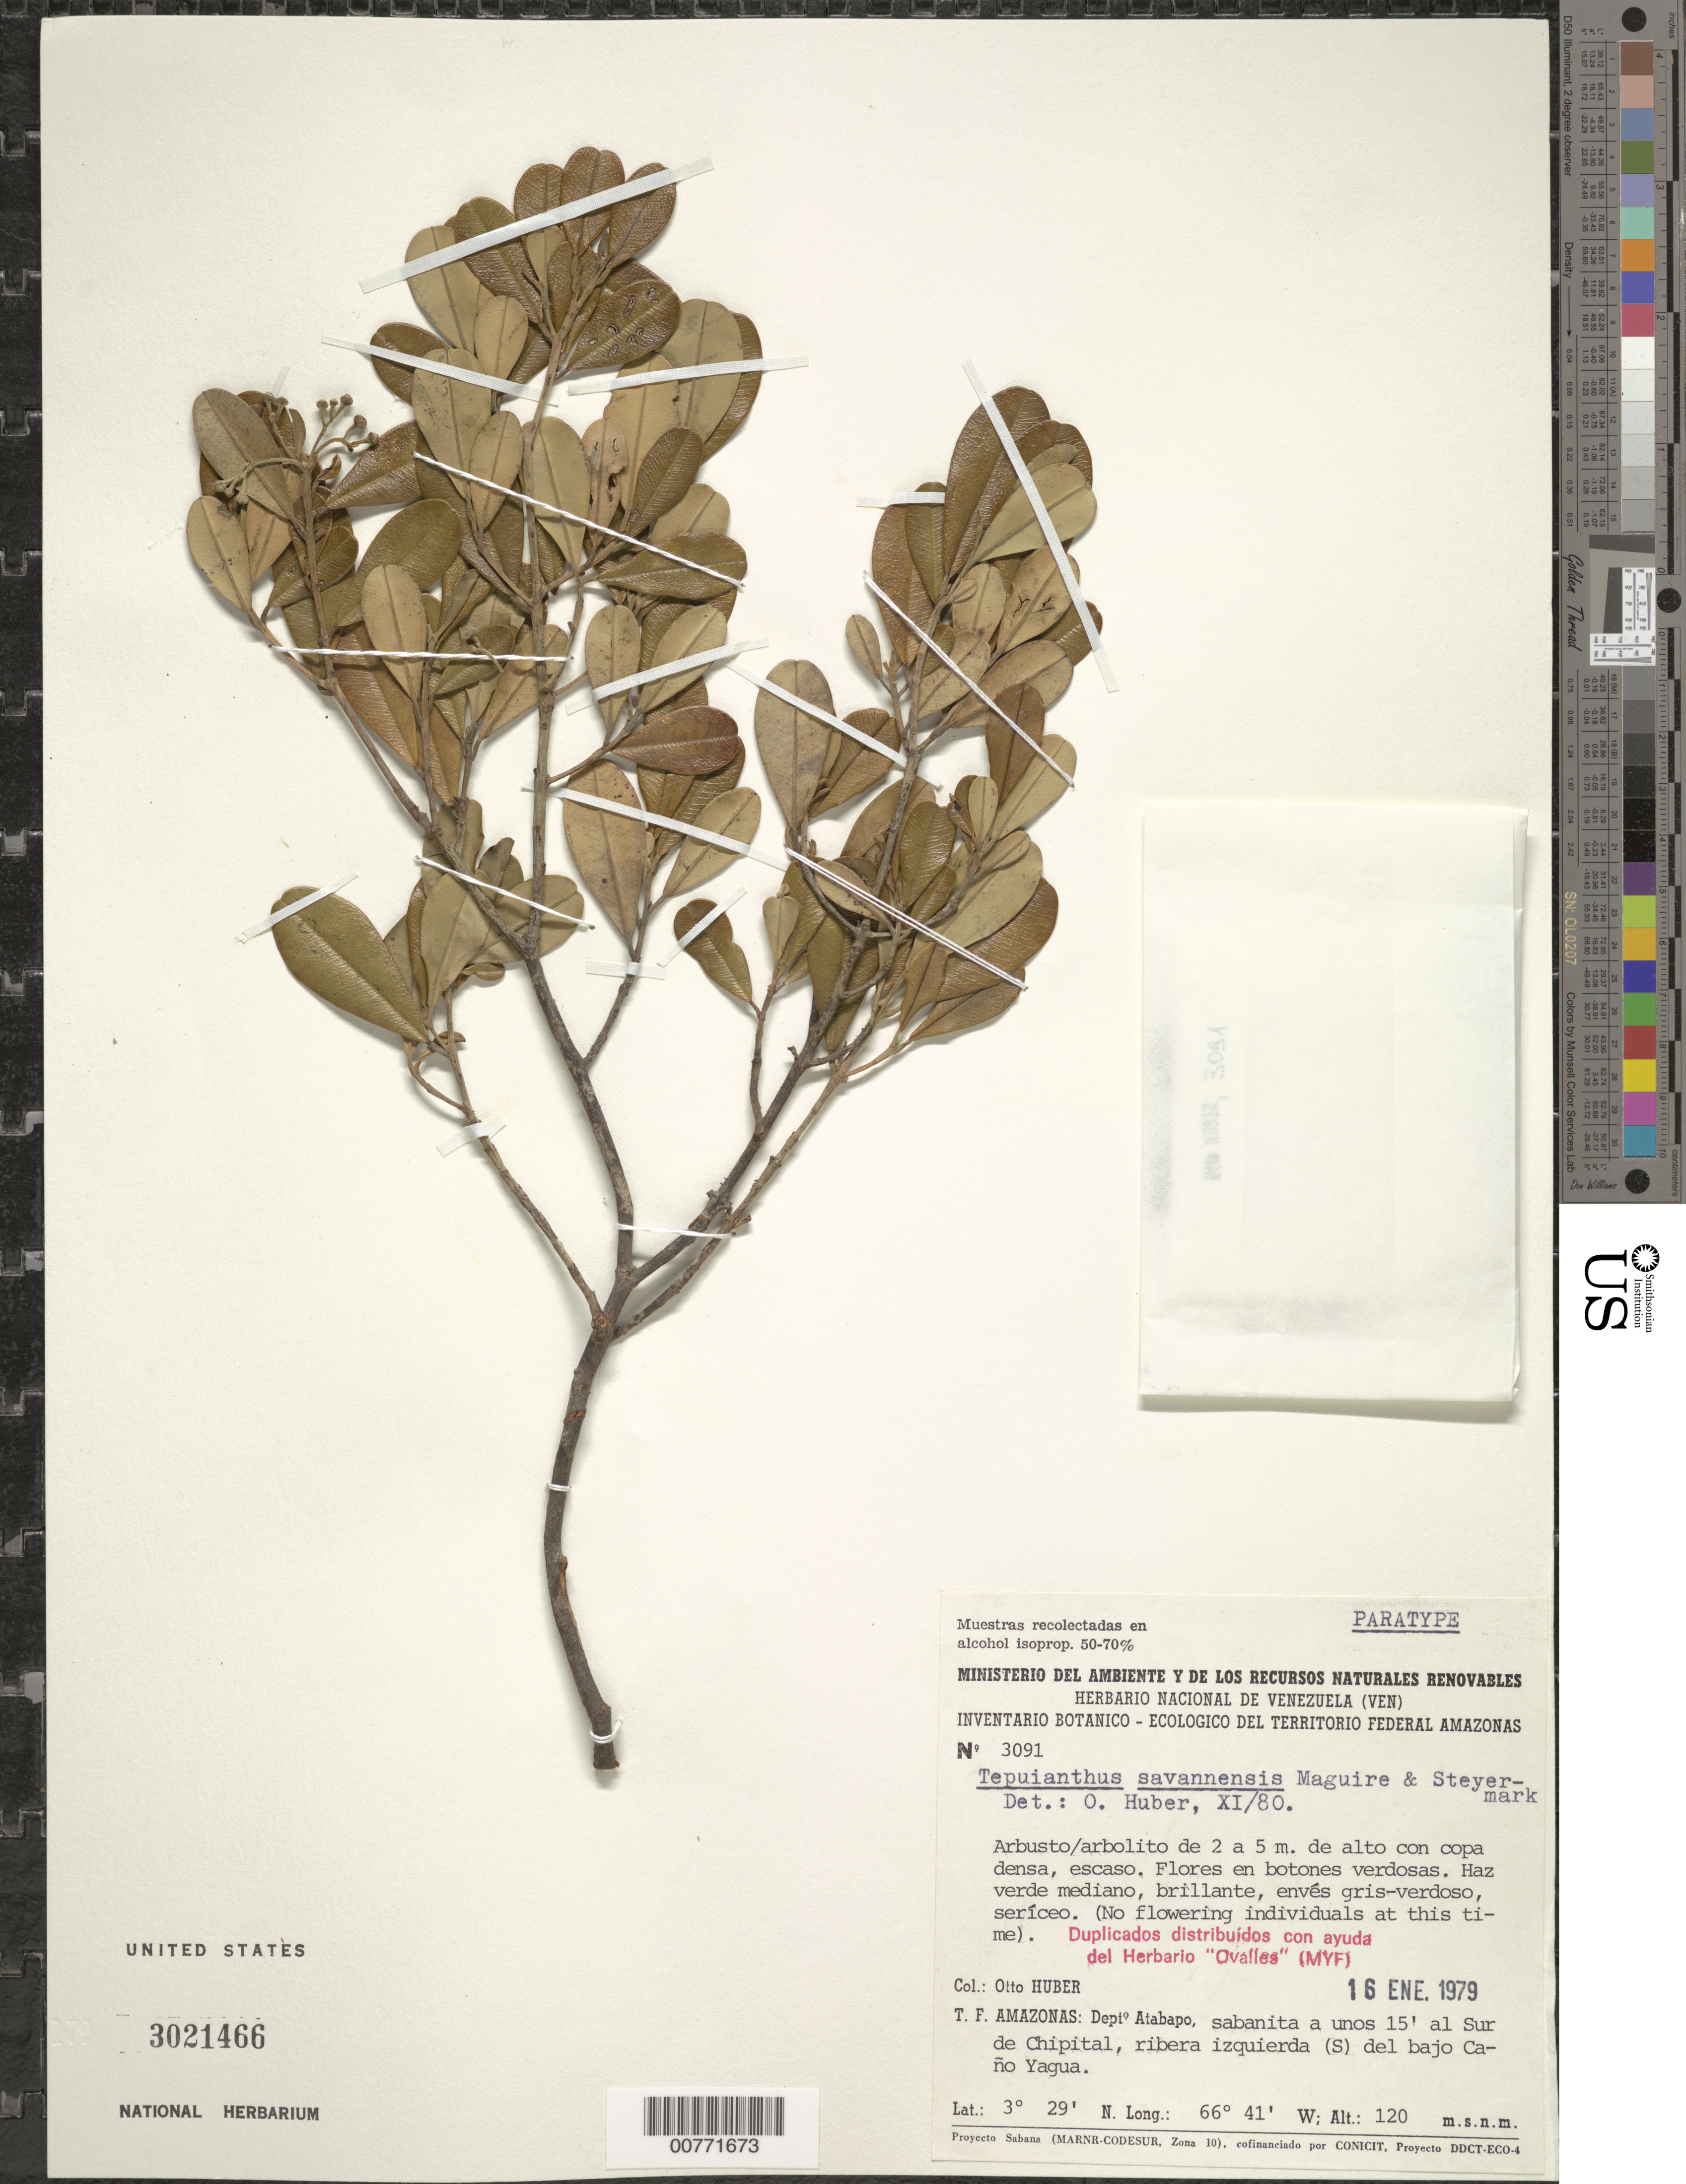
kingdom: Plantae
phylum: Tracheophyta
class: Magnoliopsida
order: Malvales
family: Thymelaeaceae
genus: Tepuianthus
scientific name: Tepuianthus savannensis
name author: Maguire & Steyerm.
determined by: Huber, Otto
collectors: O. Huber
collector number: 3091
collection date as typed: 16-Jan-79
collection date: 1979-01-16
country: Venezuela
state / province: Amazonas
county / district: Atabapo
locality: Chipital, al S, ribera izquierda(S) del bajo Caño Yagua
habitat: Sabanita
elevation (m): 120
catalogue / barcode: US 3021466